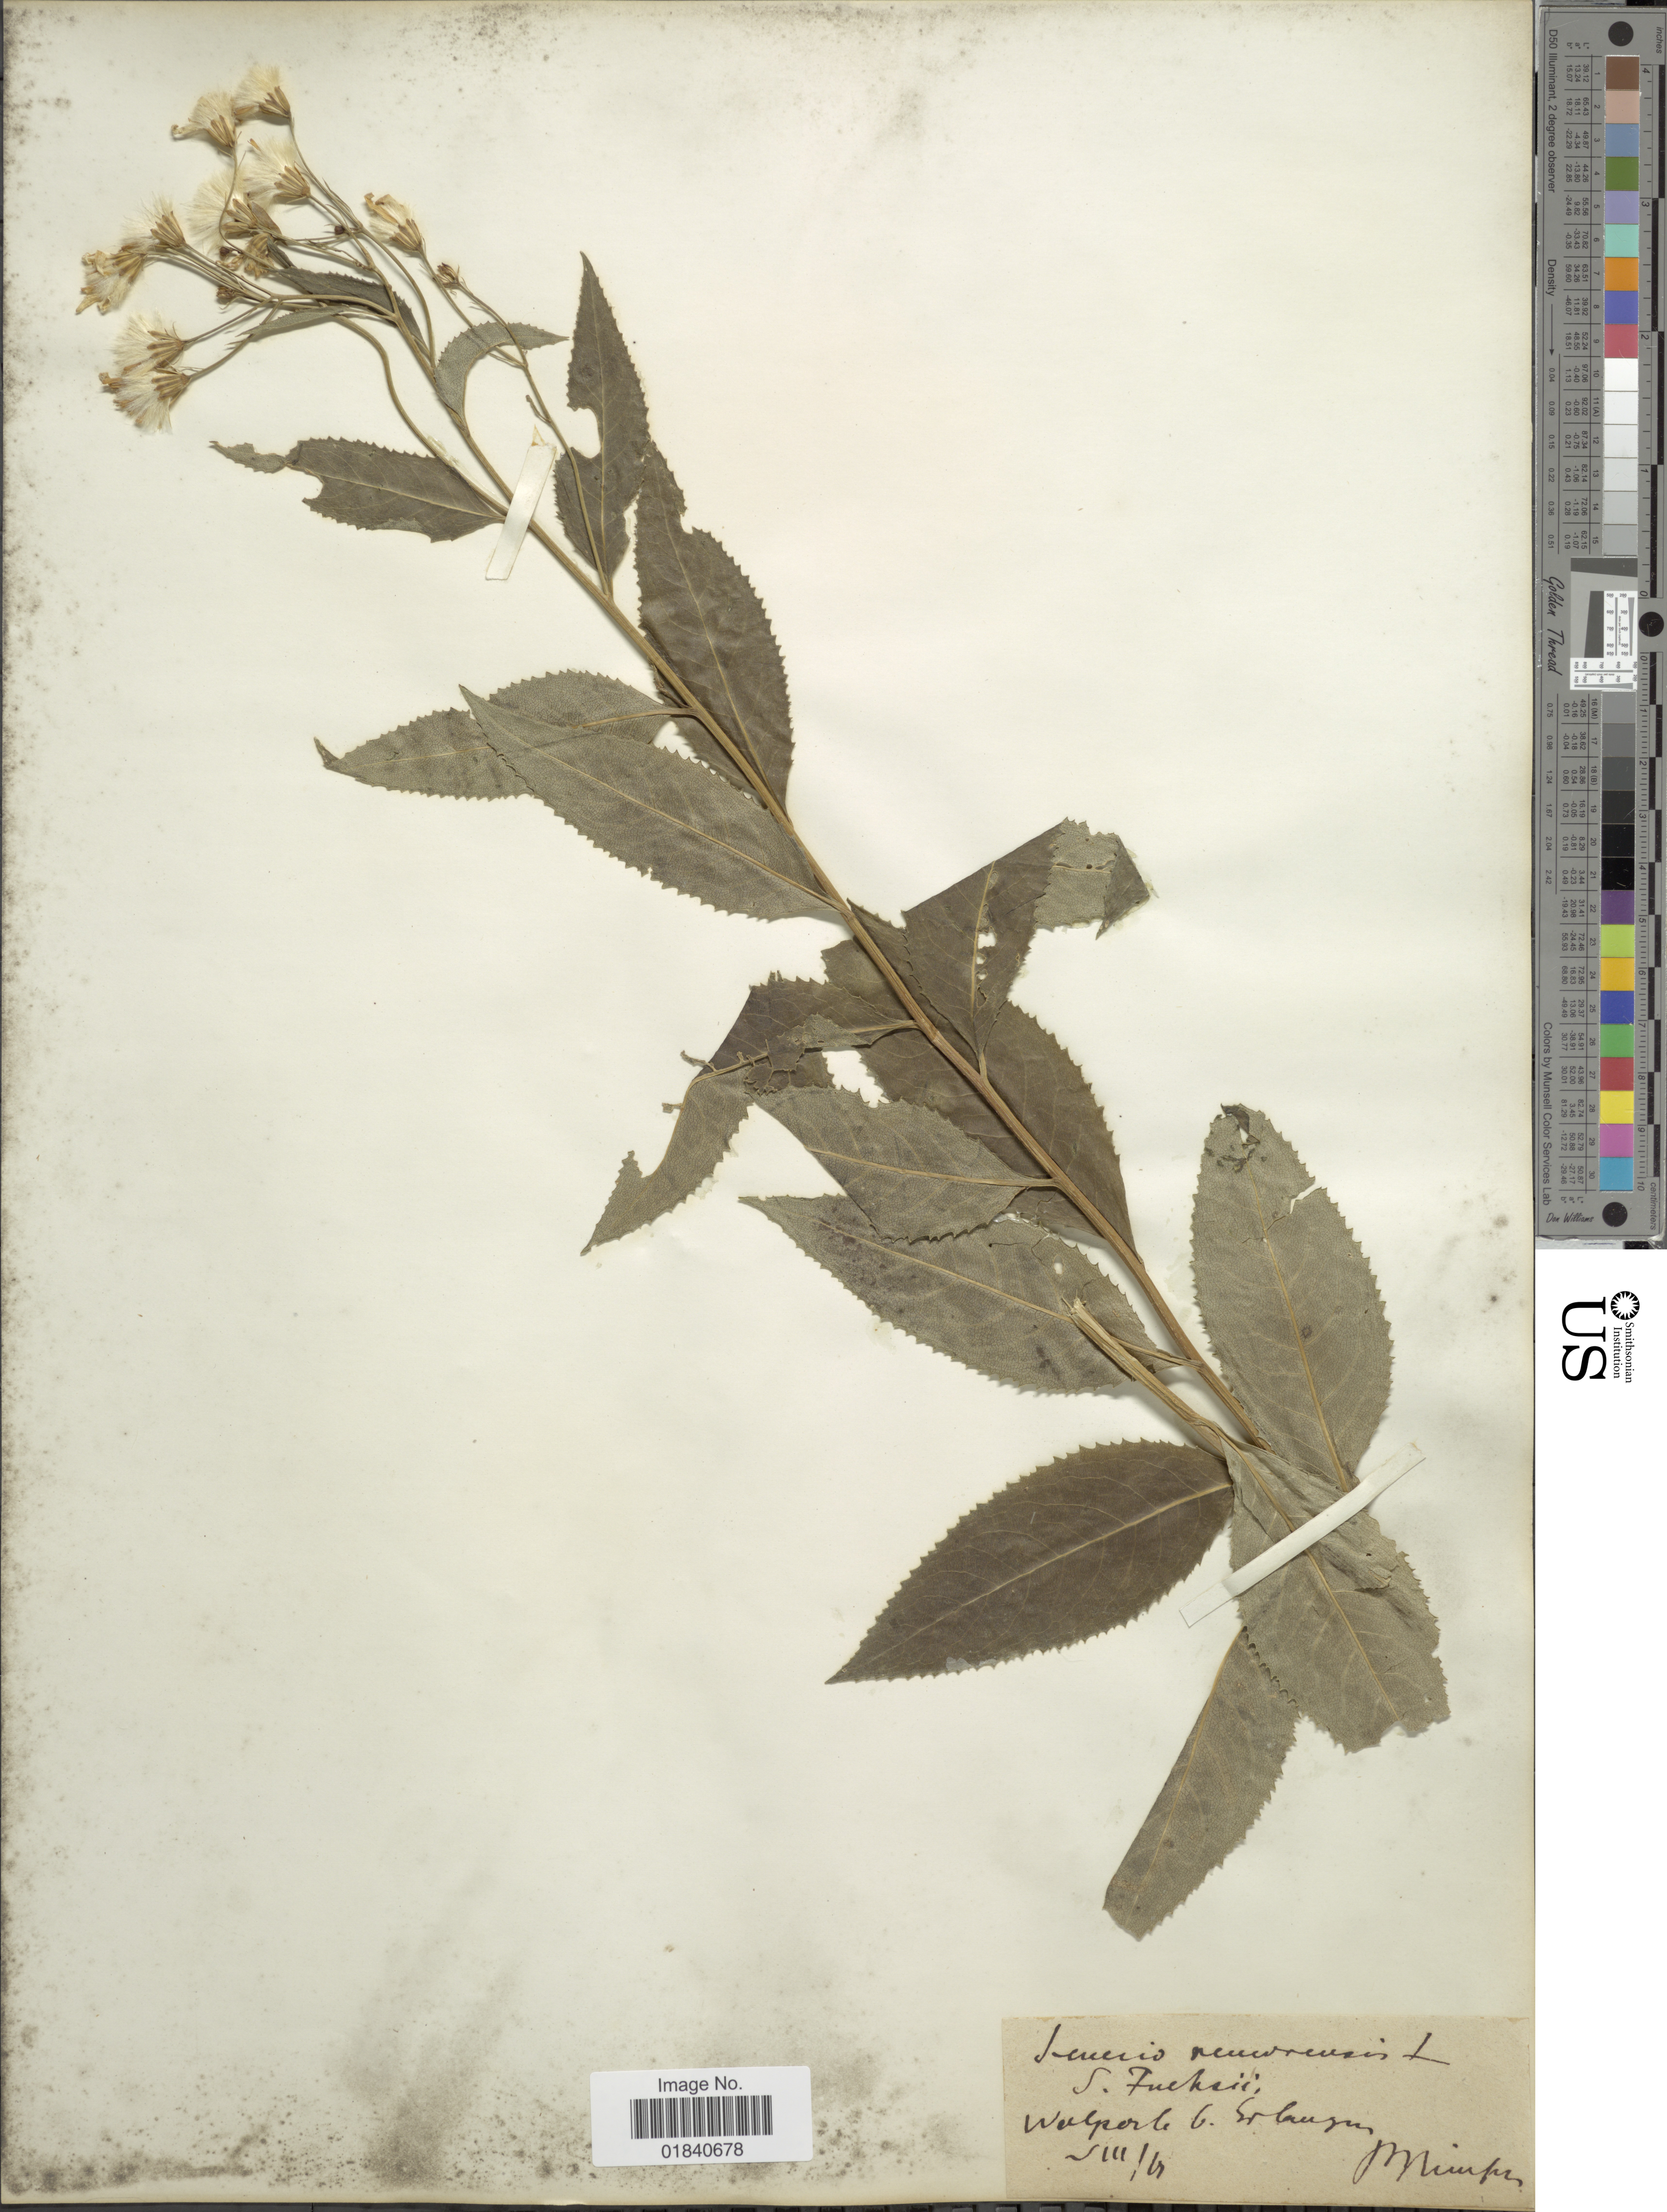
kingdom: Plantae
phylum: Tracheophyta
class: Magnoliopsida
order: Asterales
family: Asteraceae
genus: Senecio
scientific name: Senecio nemorensis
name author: L.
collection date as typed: Transcribed d/m/y: 5/3/12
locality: Walgroub b. Grlangen [interpreted]